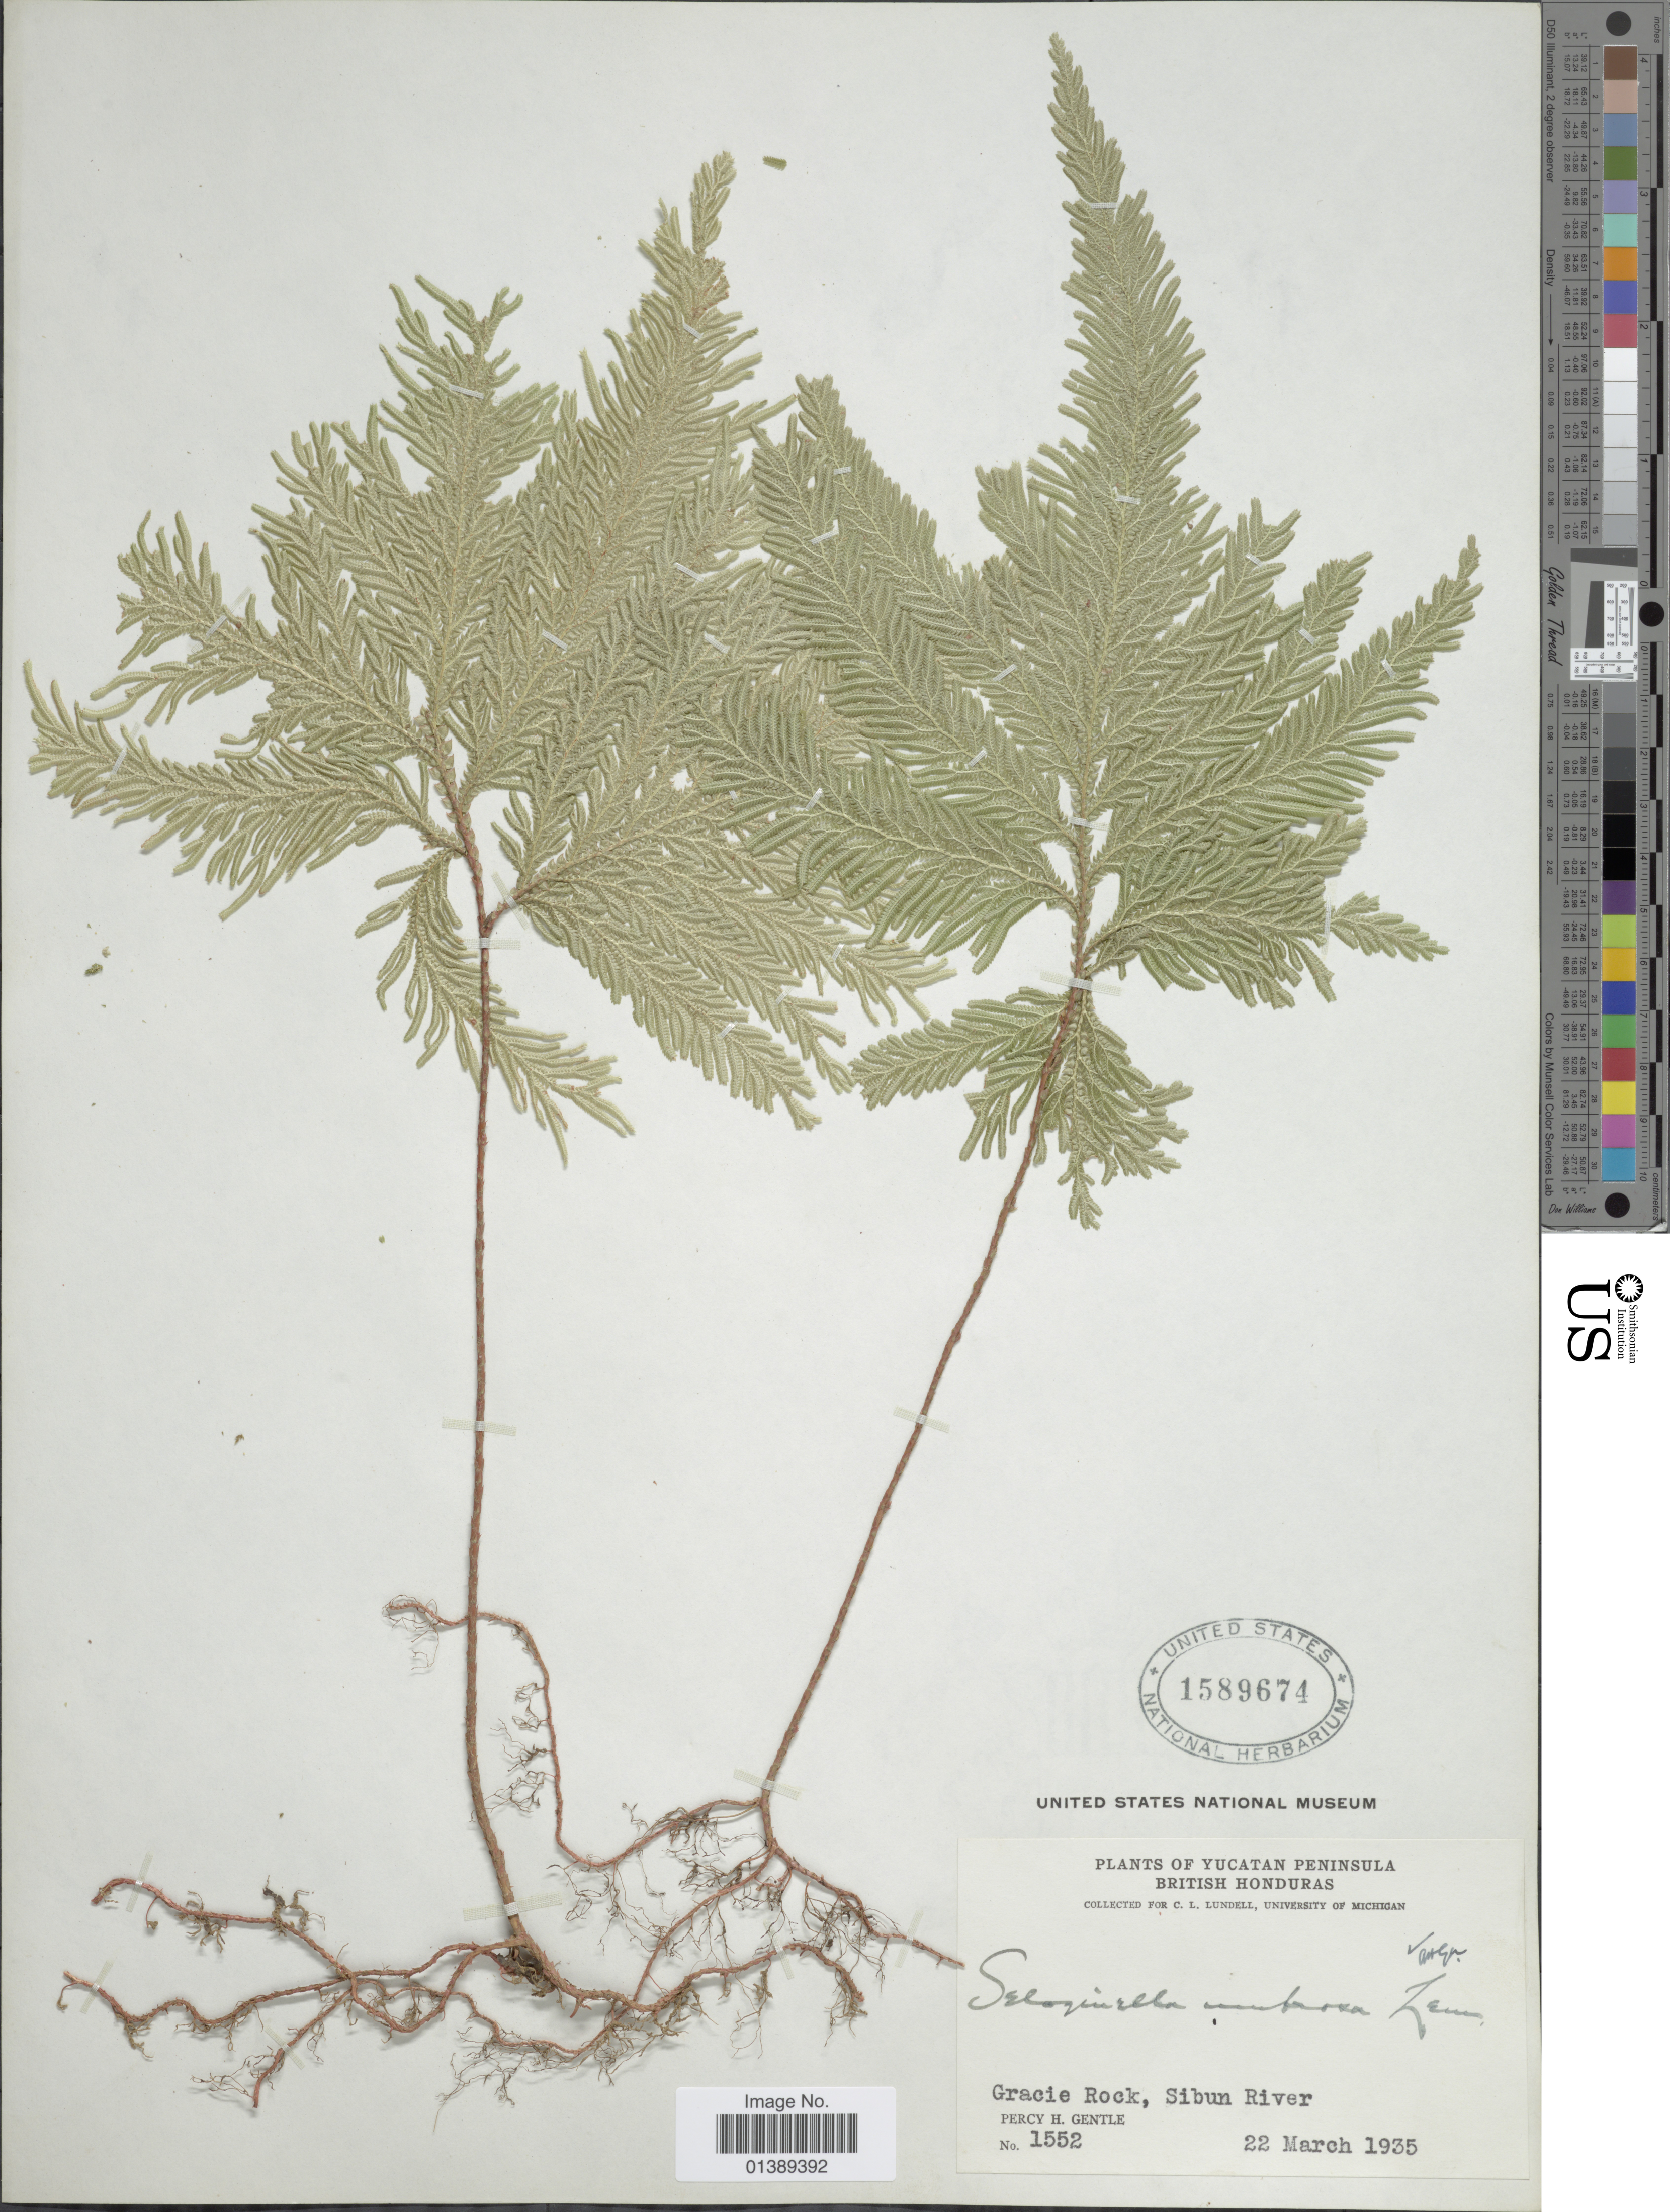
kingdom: Plantae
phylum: Tracheophyta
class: Lycopodiopsida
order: Selaginellales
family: Selaginellaceae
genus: Selaginella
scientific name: Selaginella umbrosa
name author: Lem. ex Hieron.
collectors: P. H. Gentle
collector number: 1552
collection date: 1935-03-22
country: Belize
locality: Yucatan Peninsula Birtish Honduras, Gracie Rock, Sibun River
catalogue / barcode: US 1589674